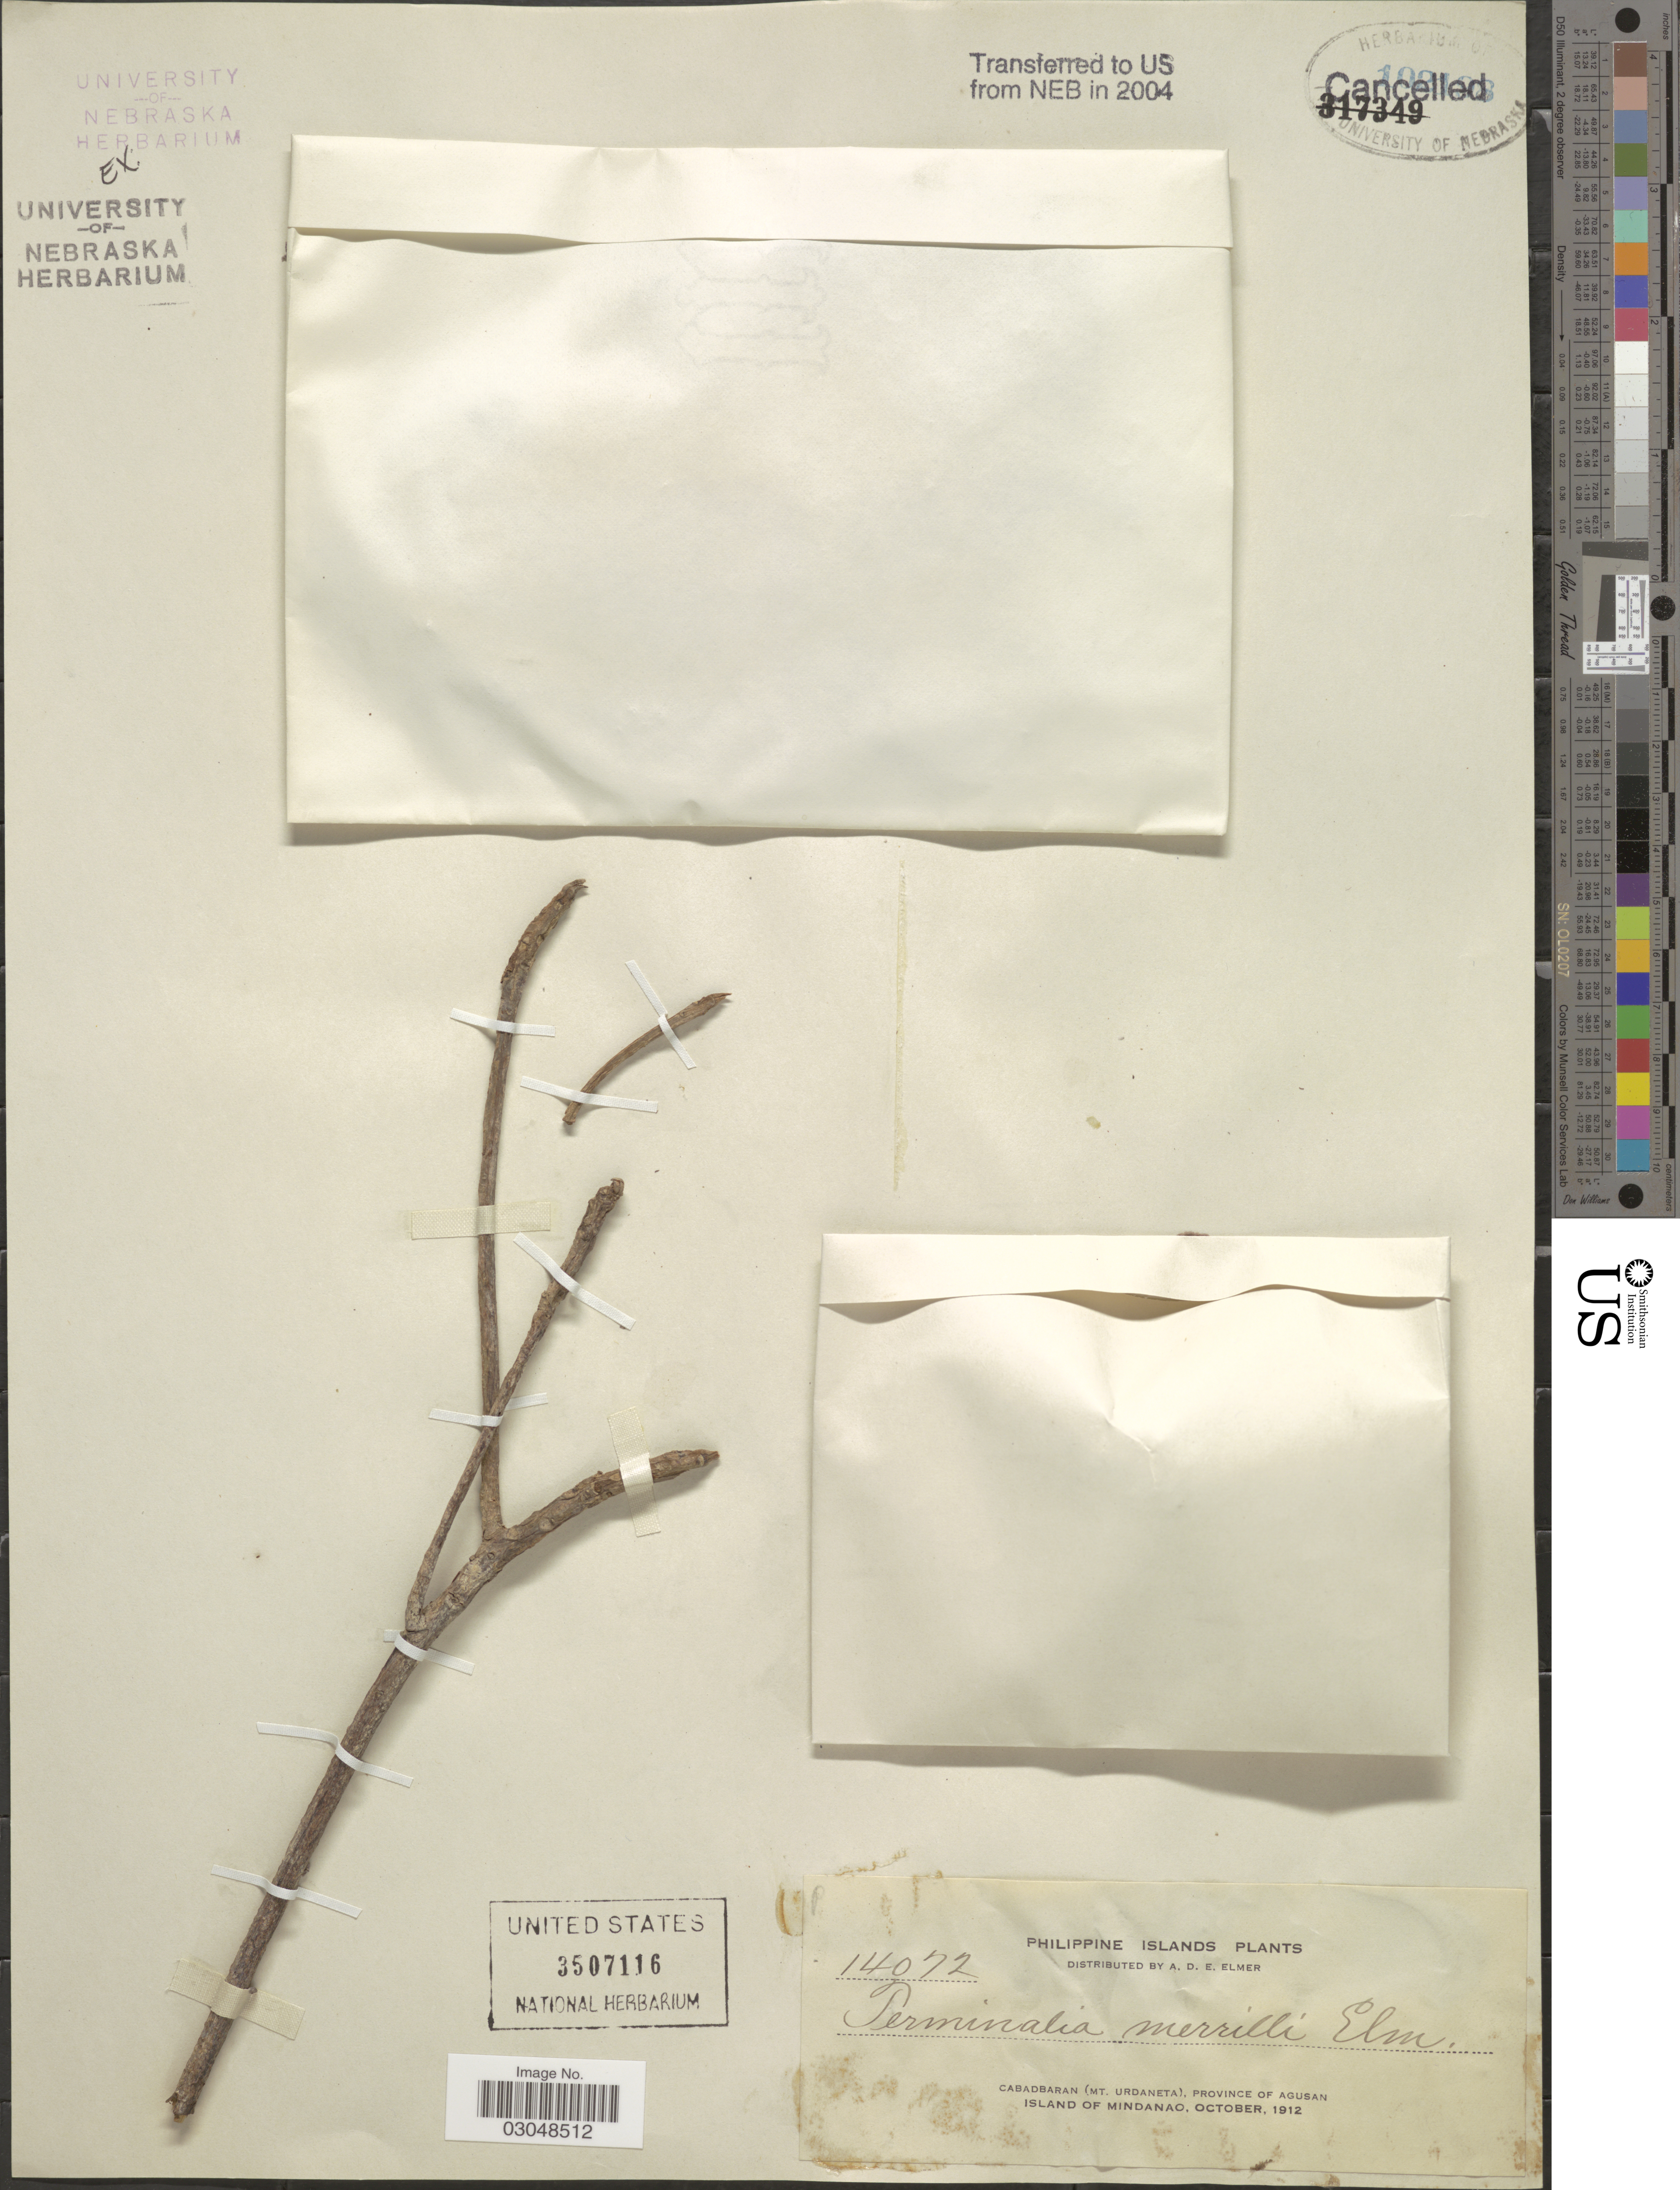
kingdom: Plantae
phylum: Tracheophyta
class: Magnoliopsida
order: Myrtales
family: Combretaceae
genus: Terminalia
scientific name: Terminalia merrillii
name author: Elmer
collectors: A. D. E. Elmer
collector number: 14072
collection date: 1912-10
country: Philippines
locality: Philippine Islands, Cabadbaran (Mt. Urdaneta), Province of Agusan, Island of Mindanao.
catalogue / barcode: US 3507116